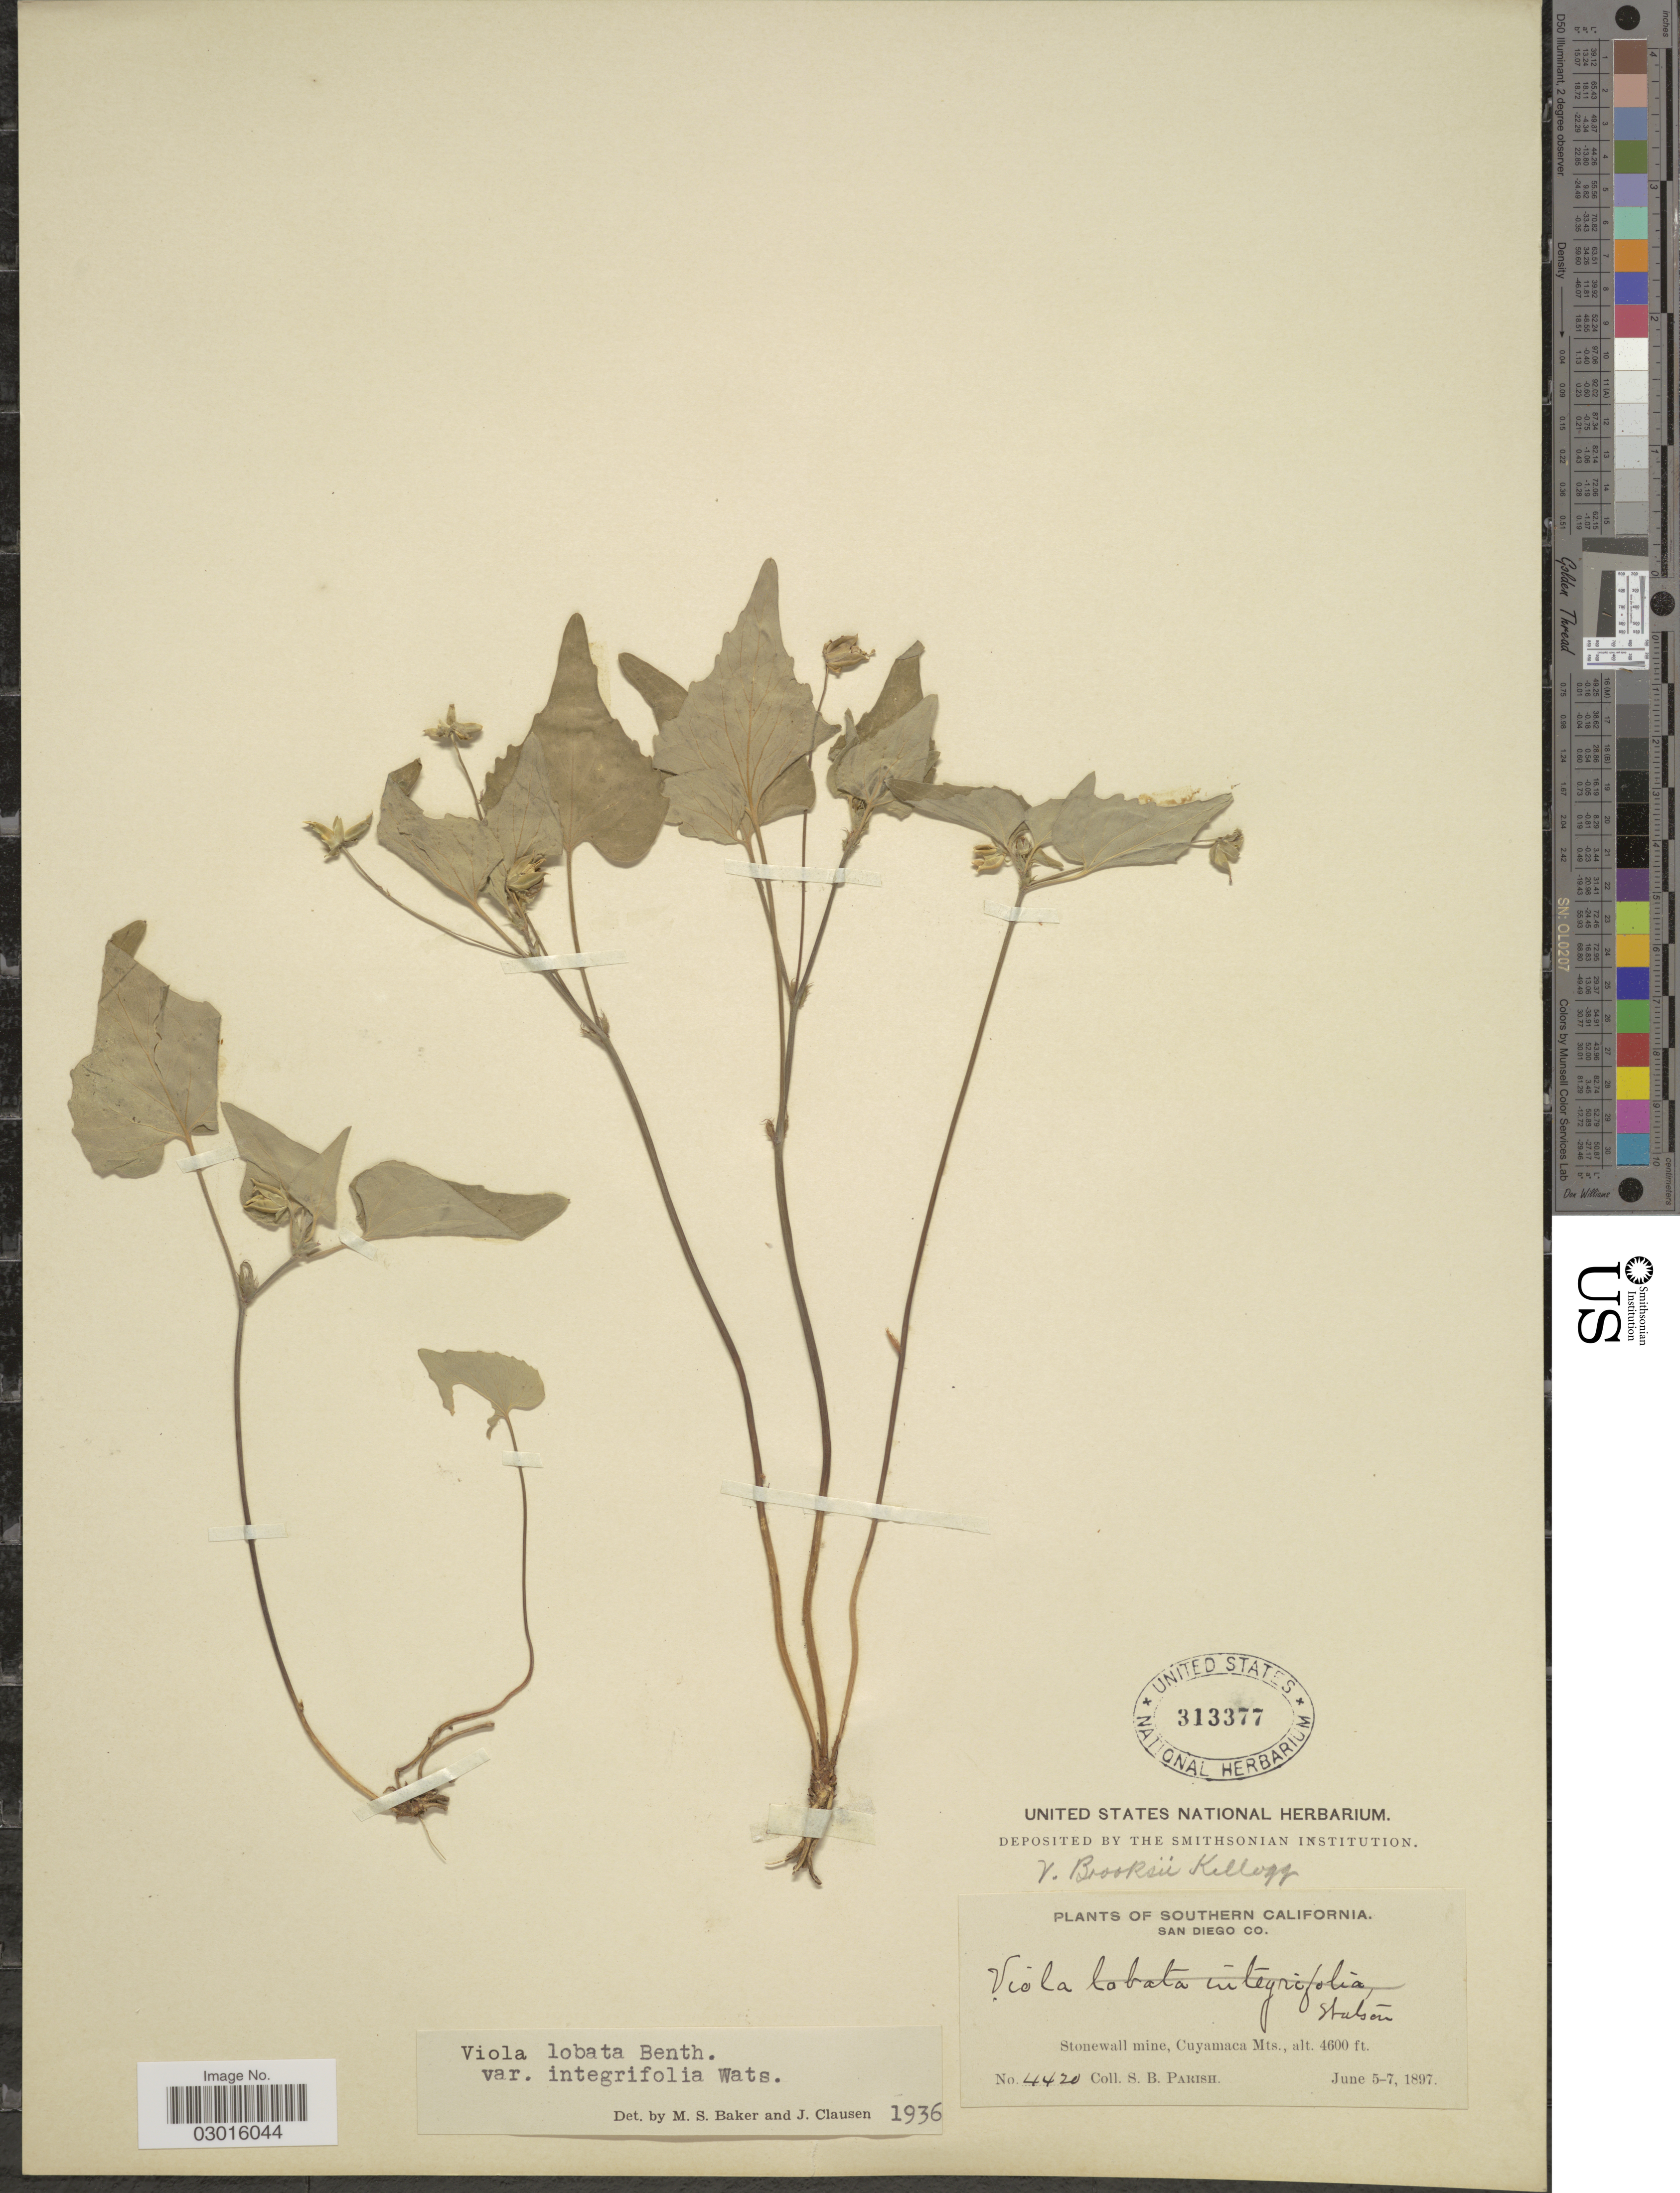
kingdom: Plantae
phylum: Tracheophyta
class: Magnoliopsida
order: Malpighiales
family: Violaceae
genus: Viola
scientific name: Viola lobata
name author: Benth.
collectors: S. B. Parish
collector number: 4420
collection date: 1897-06-05/1897-06-07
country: United States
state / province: California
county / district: San Diego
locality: Southern California. San Diego Co. Stonewall mine, Cuyamaca Mts.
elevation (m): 1402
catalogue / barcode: US 313377